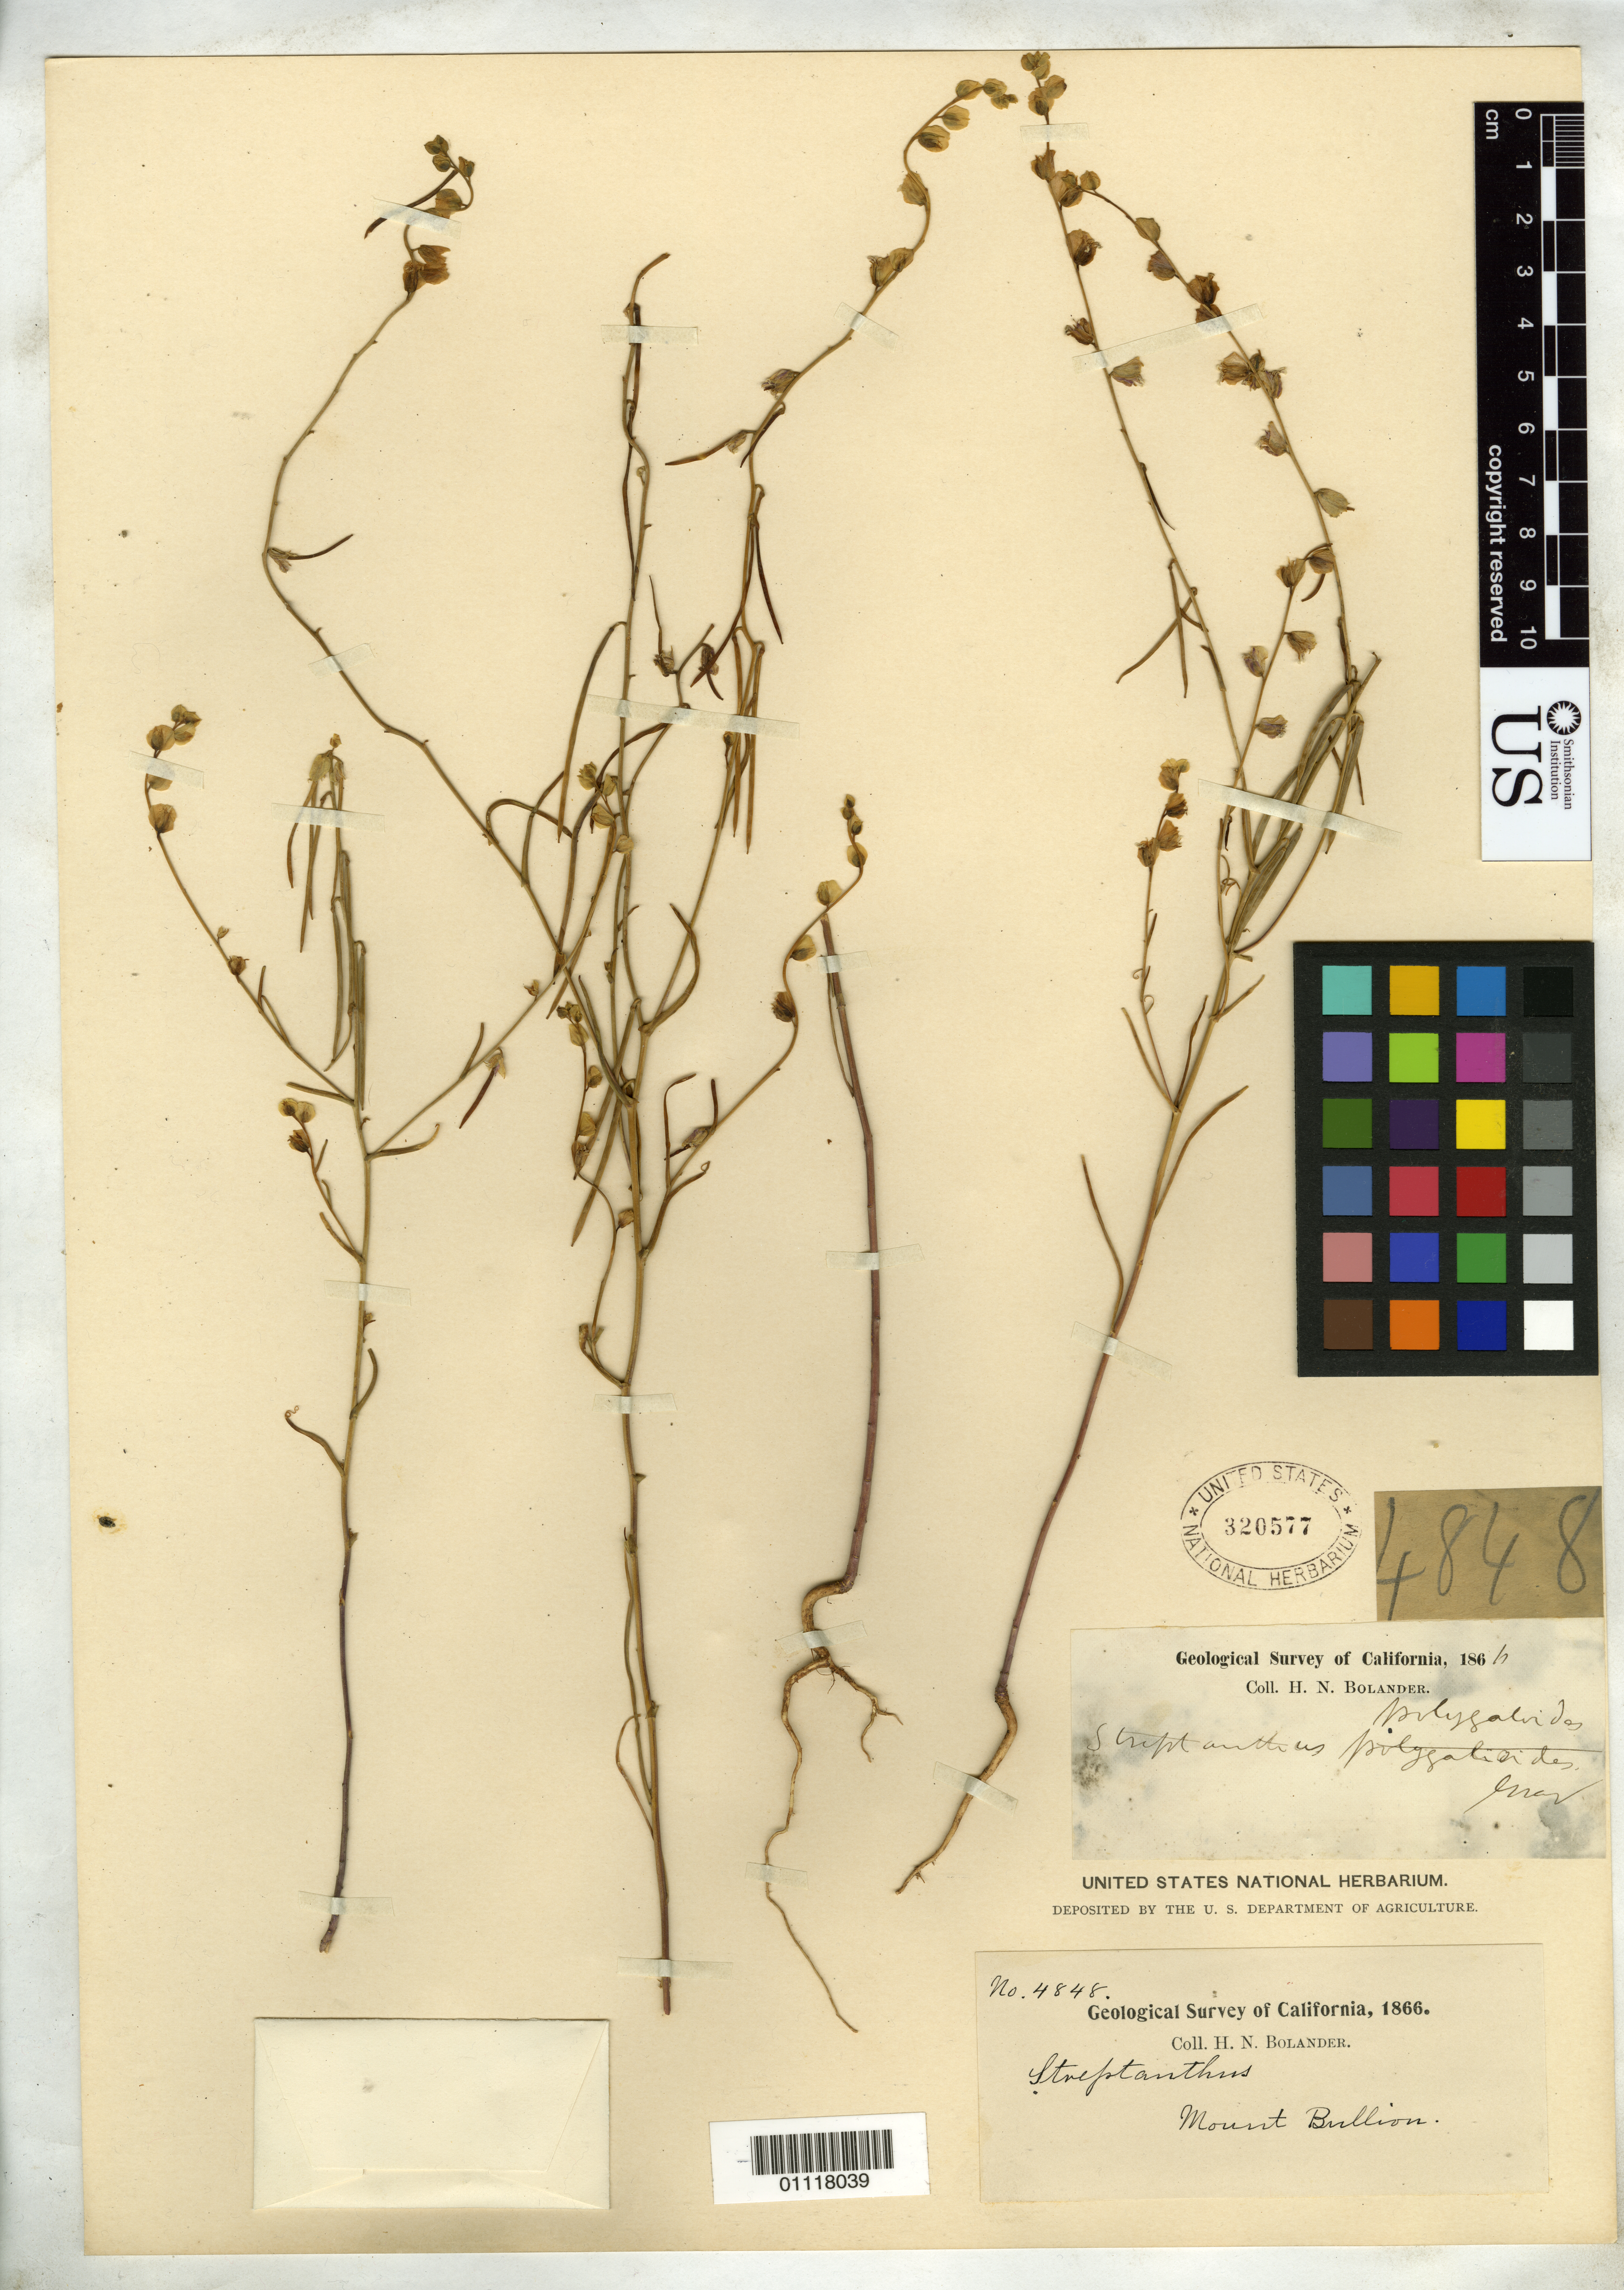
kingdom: Plantae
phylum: Tracheophyta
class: Magnoliopsida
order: Brassicales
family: Brassicaceae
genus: Streptanthus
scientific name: Streptanthus polygaloides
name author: A. Gray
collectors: H. Bolander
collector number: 4848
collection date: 1866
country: United States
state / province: California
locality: Mount Bullion.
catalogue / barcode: US 320577